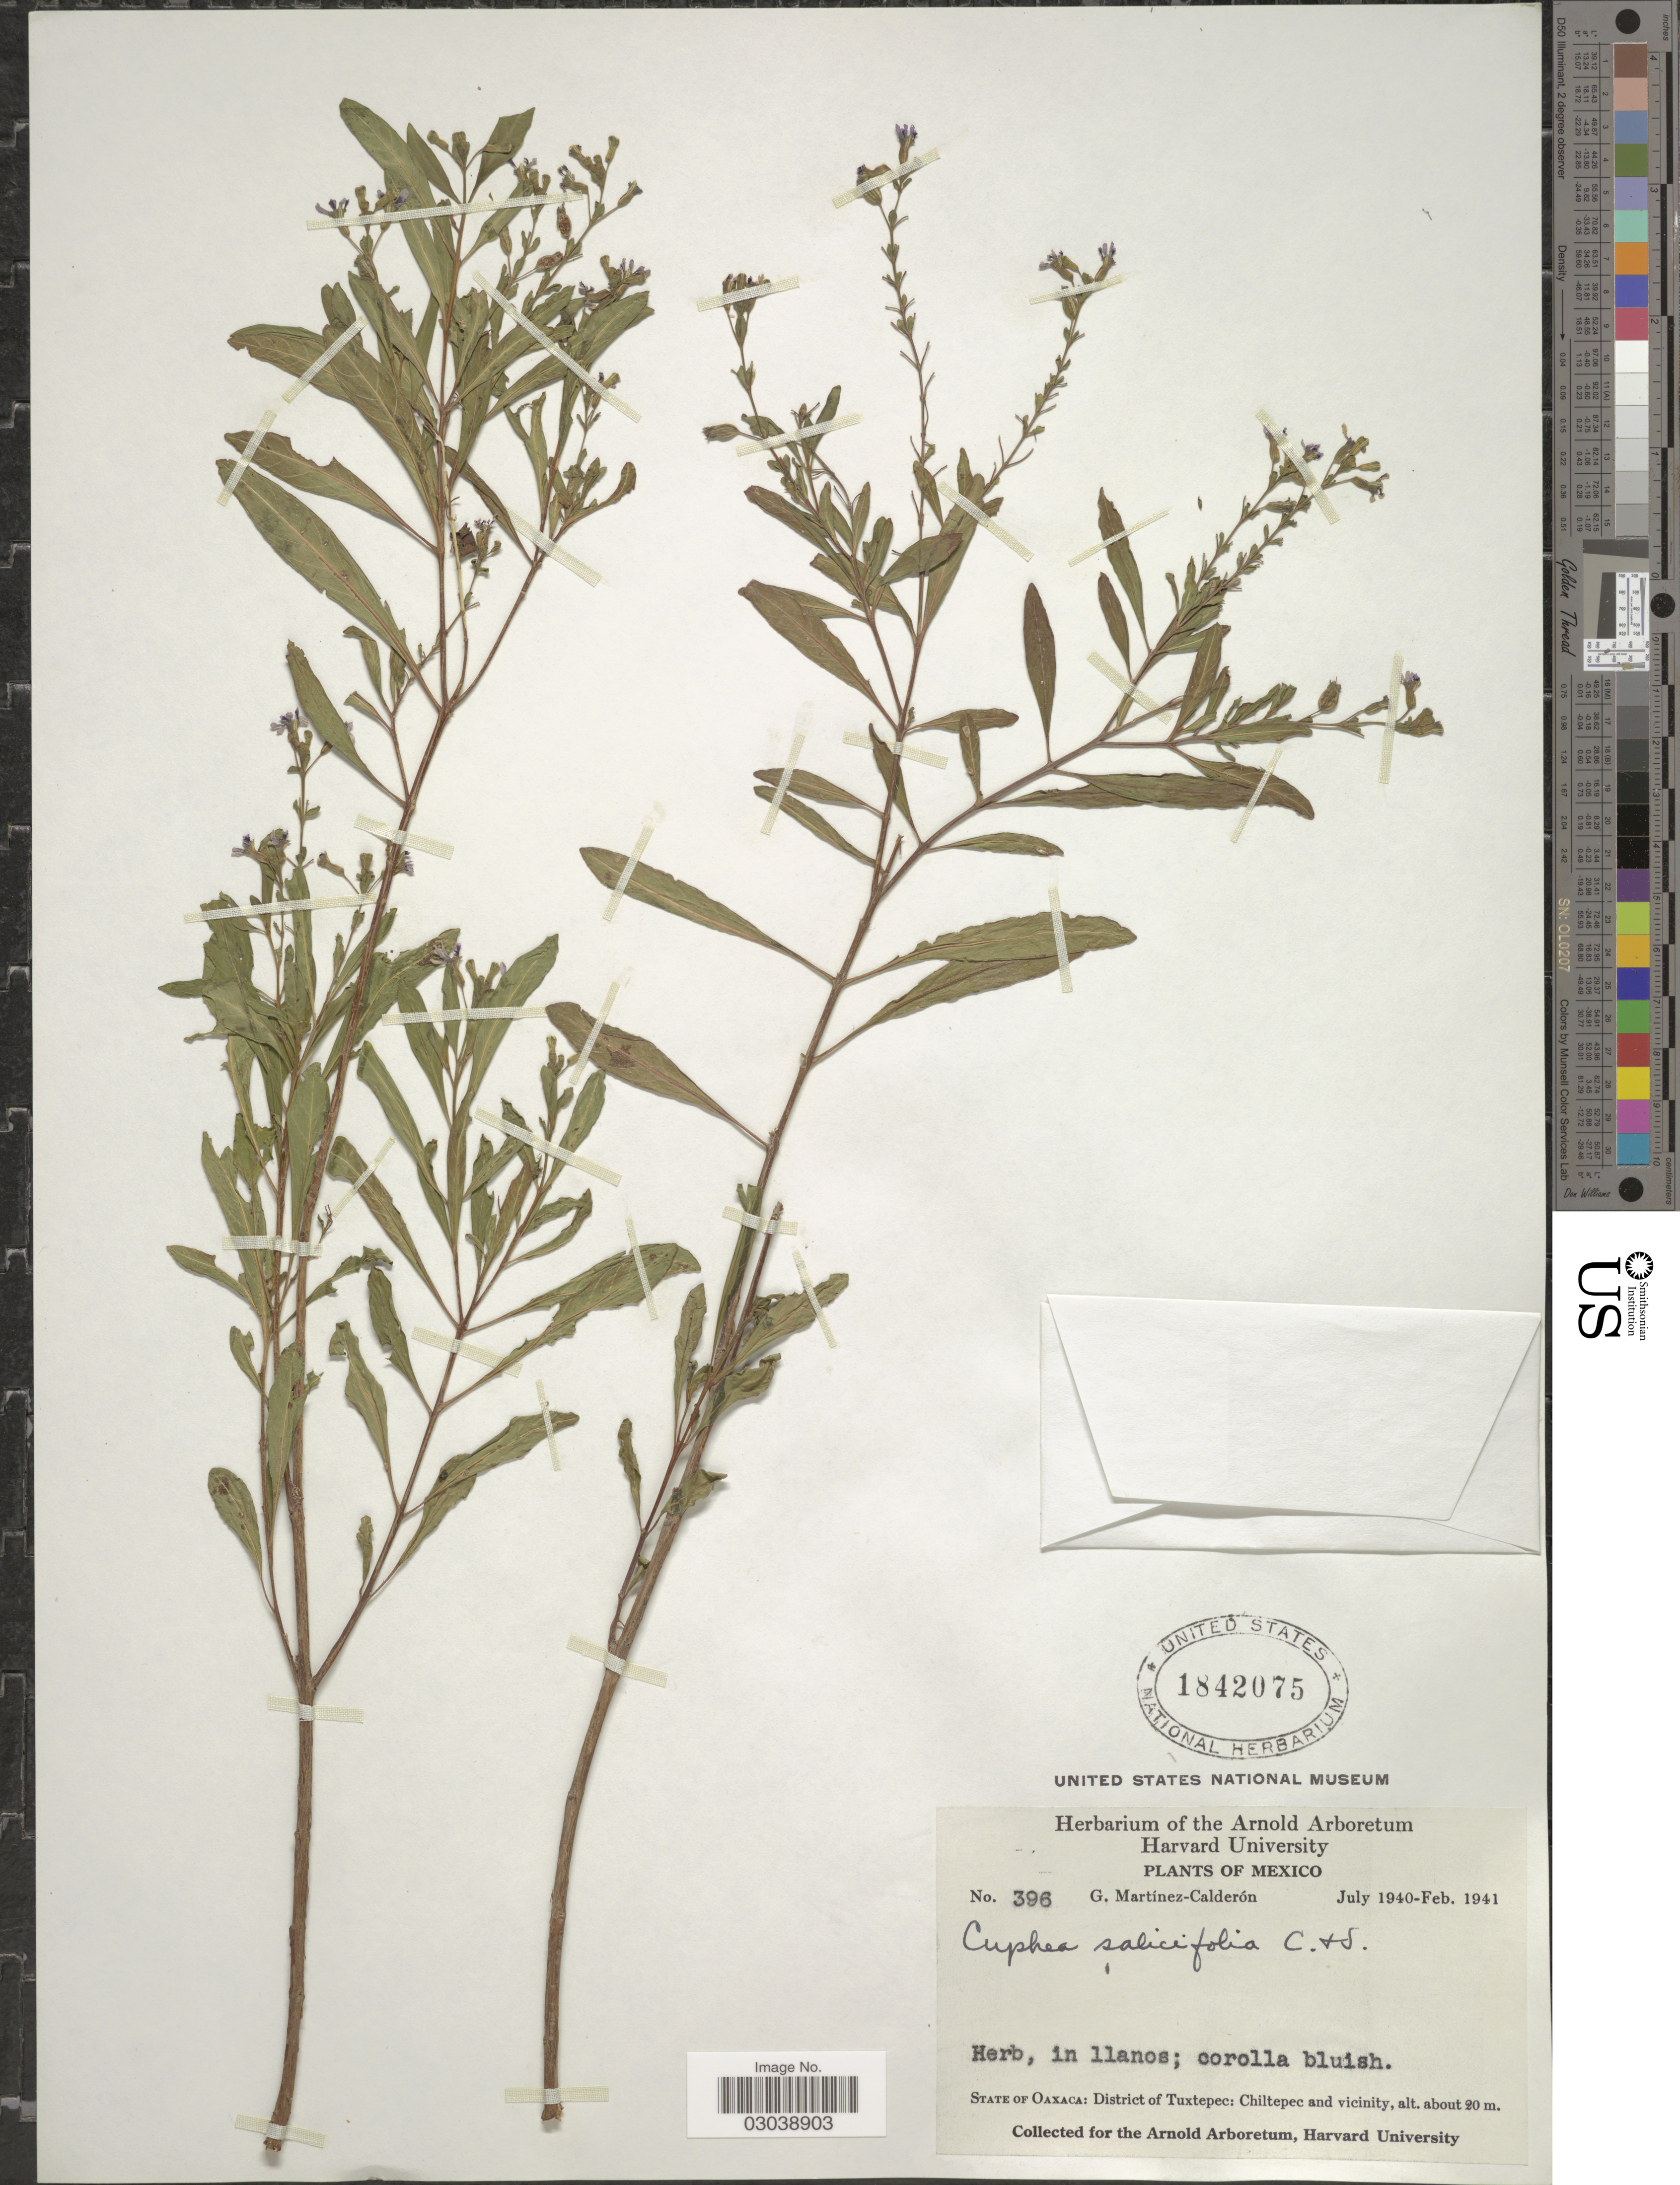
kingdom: Plantae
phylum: Tracheophyta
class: Magnoliopsida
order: Myrtales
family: Lythraceae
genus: Cuphea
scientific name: Cuphea salicifolia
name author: Schltdl. & Cham.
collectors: G. Martínez Calderón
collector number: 396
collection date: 1940-07/1941-02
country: Mexico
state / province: Oaxaca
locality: District of Tuxtepec: Chiltepec and vicinity.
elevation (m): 20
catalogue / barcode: US 1842075